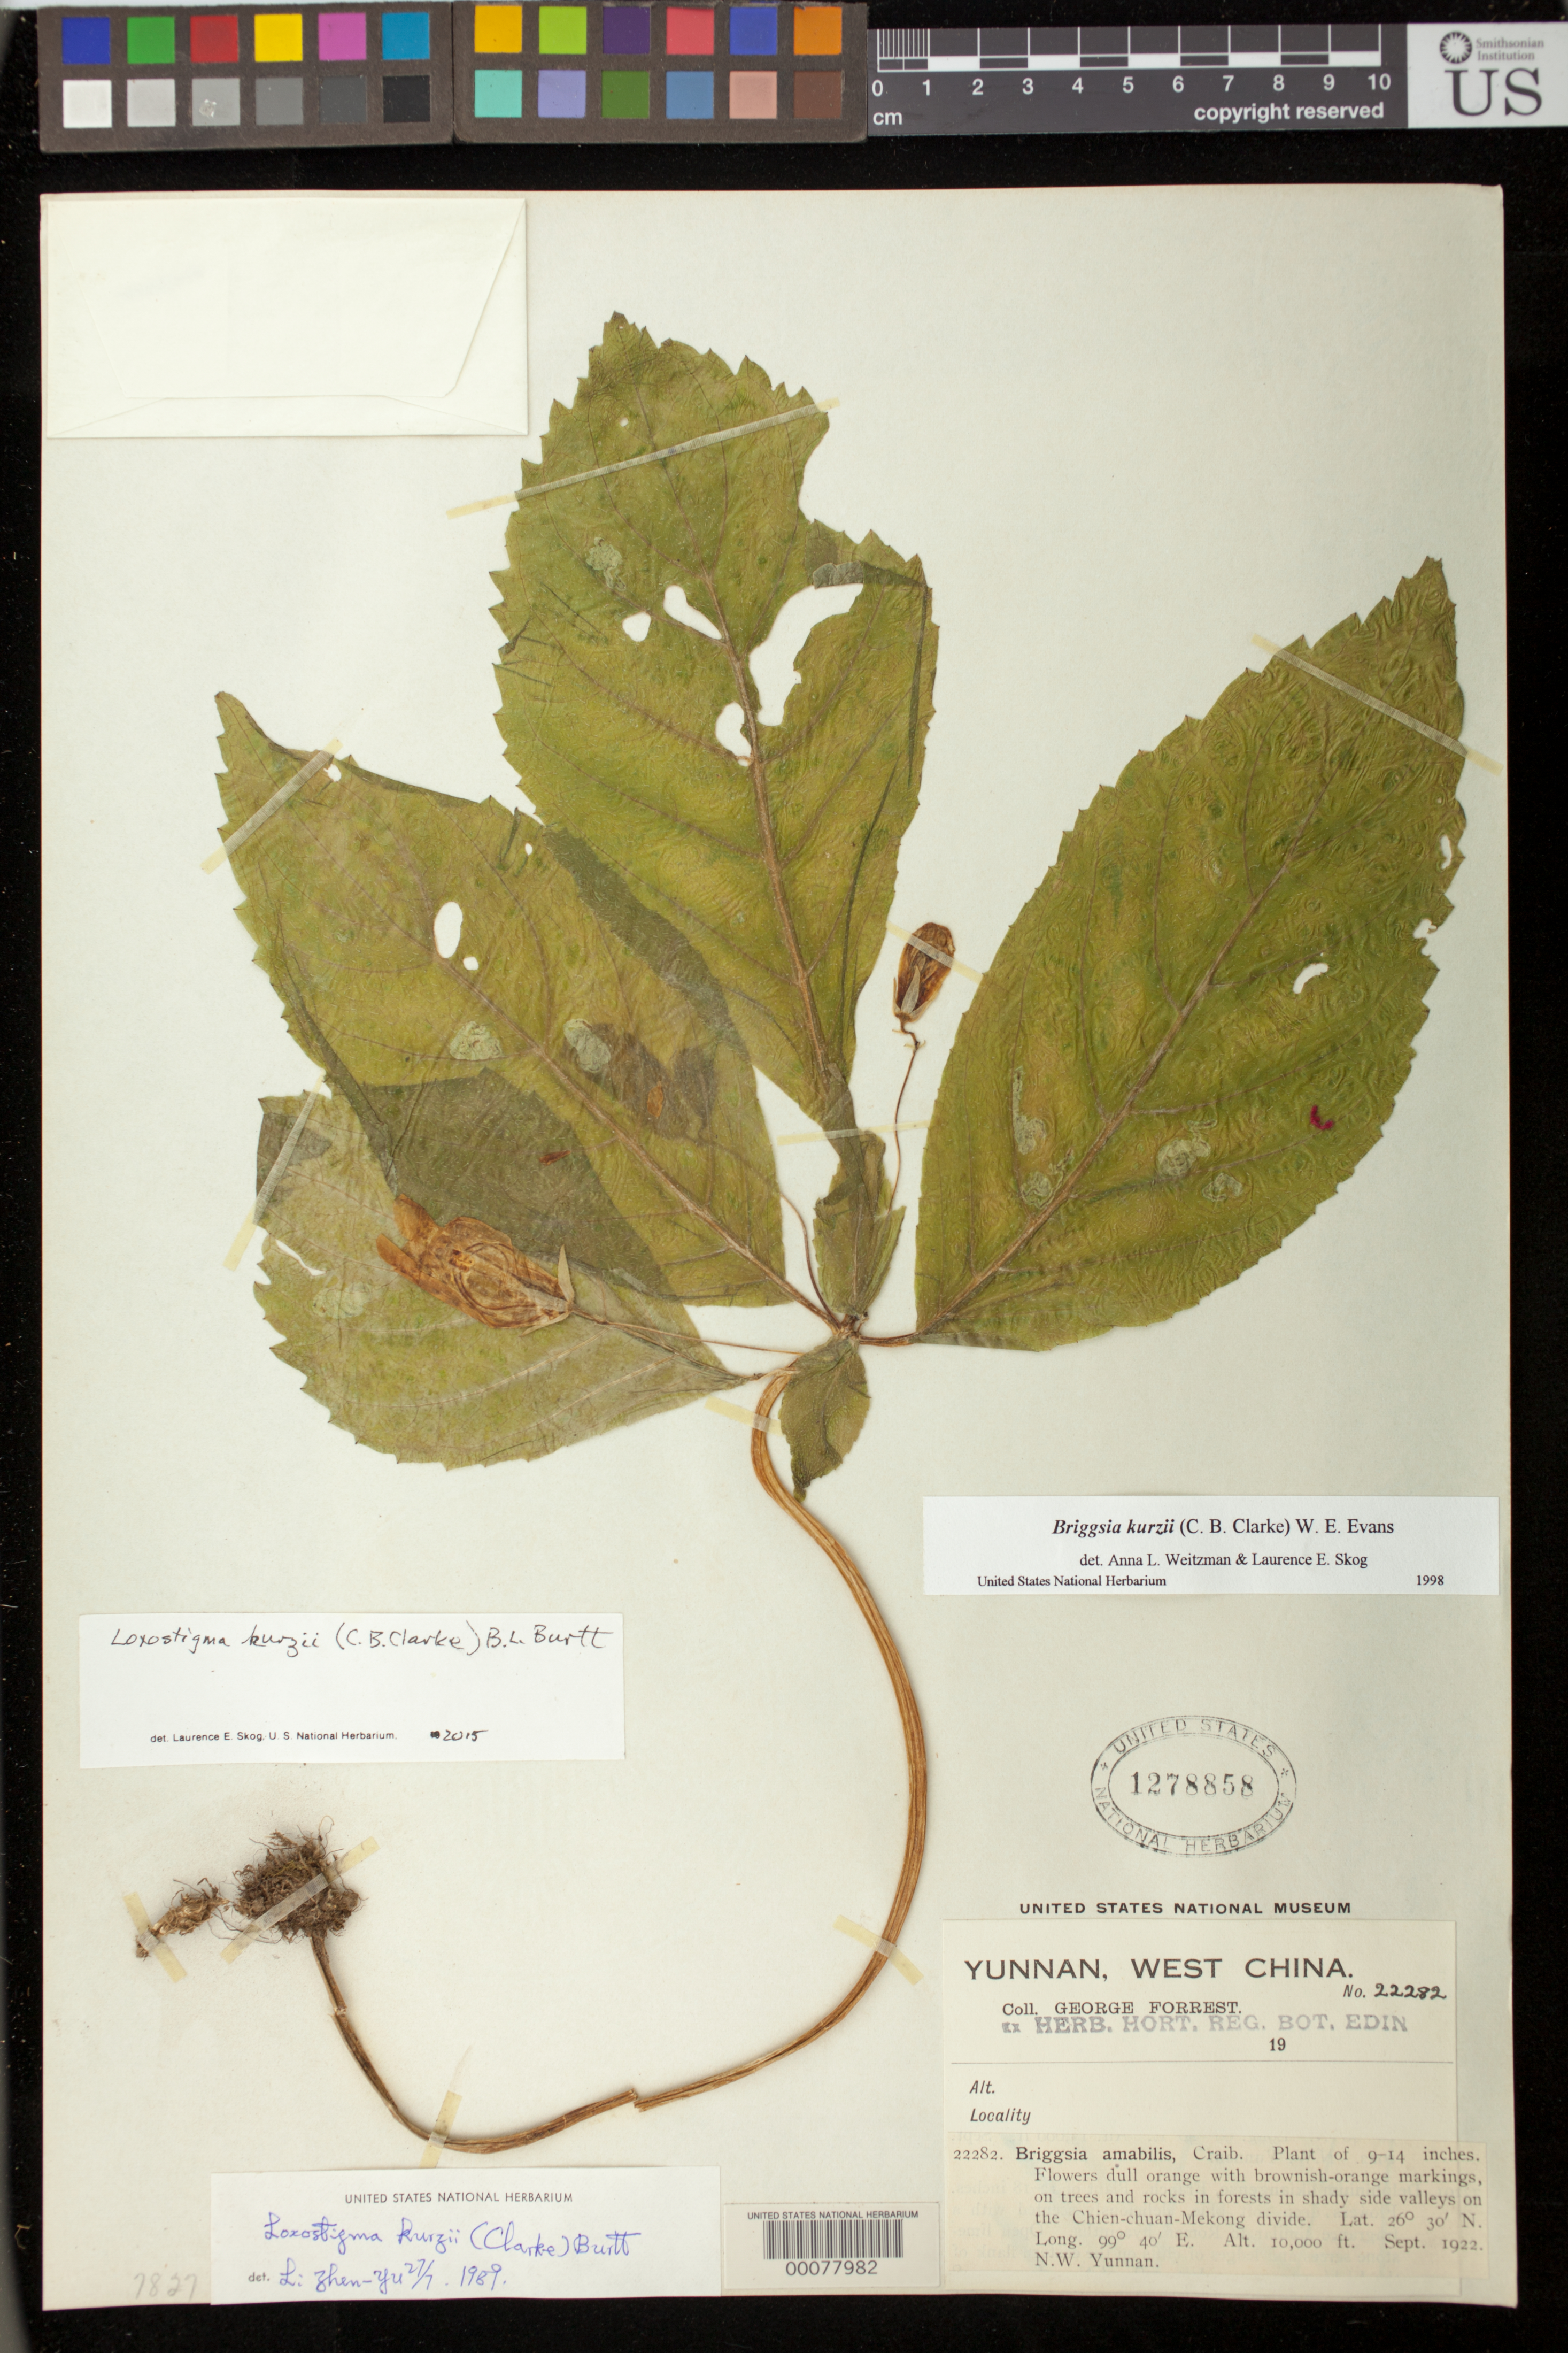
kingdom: Plantae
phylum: Tracheophyta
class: Magnoliopsida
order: Lamiales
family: Gesneriaceae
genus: Briggsia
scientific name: Briggsia kurzii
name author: (C.B. Clarke) W.E. Evans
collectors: G. Forrest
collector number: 22282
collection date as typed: Sep 1922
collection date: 1922-09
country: China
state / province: Yunnan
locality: On the Chien-chuan-mekong divide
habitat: On trees and rocks in forests in shady side valleys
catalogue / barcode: US 1278858